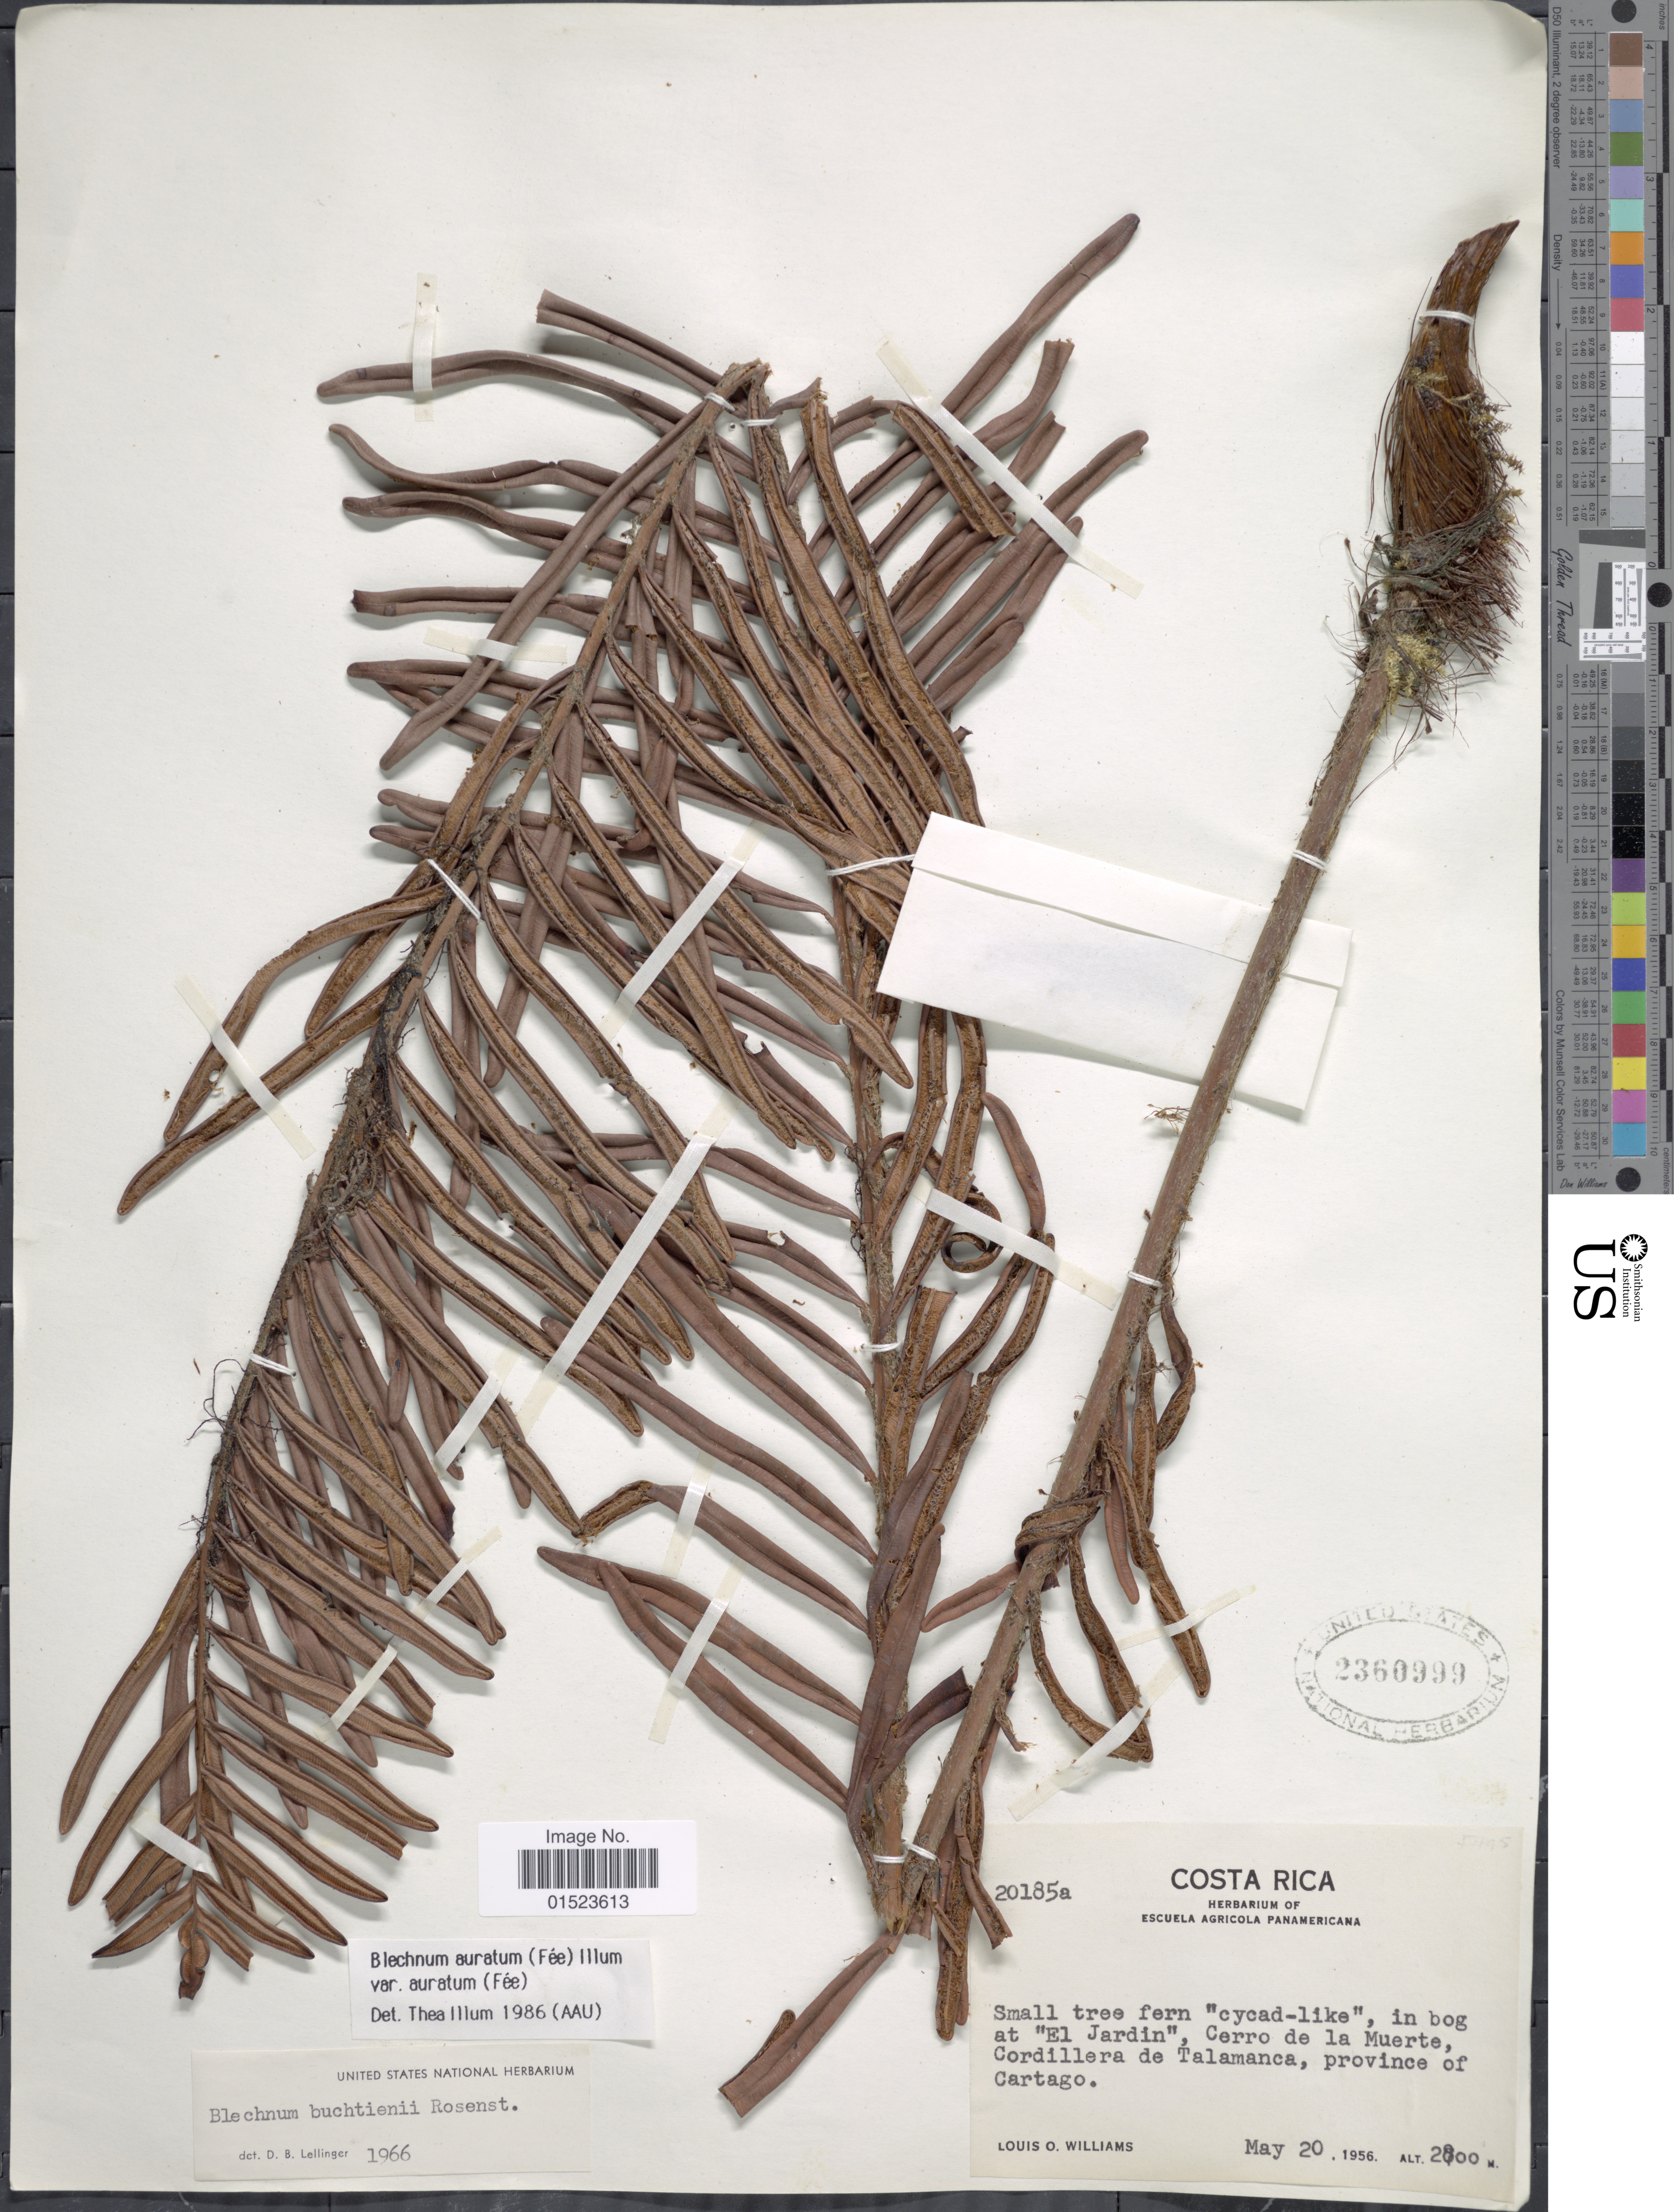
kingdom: Plantae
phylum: Tracheophyta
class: Polypodiopsida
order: Polypodiales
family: Blechnaceae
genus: Blechnum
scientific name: Blechnum auratum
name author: (Fée) R.M. Tryon & Stolze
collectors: L. O. Williams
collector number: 20185a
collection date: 1956-05-20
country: Costa Rica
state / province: Cartago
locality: In bog at "El Jardin", Cerro de la Muerte, Cordillera de Talamanca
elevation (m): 2800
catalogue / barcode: US 2360999